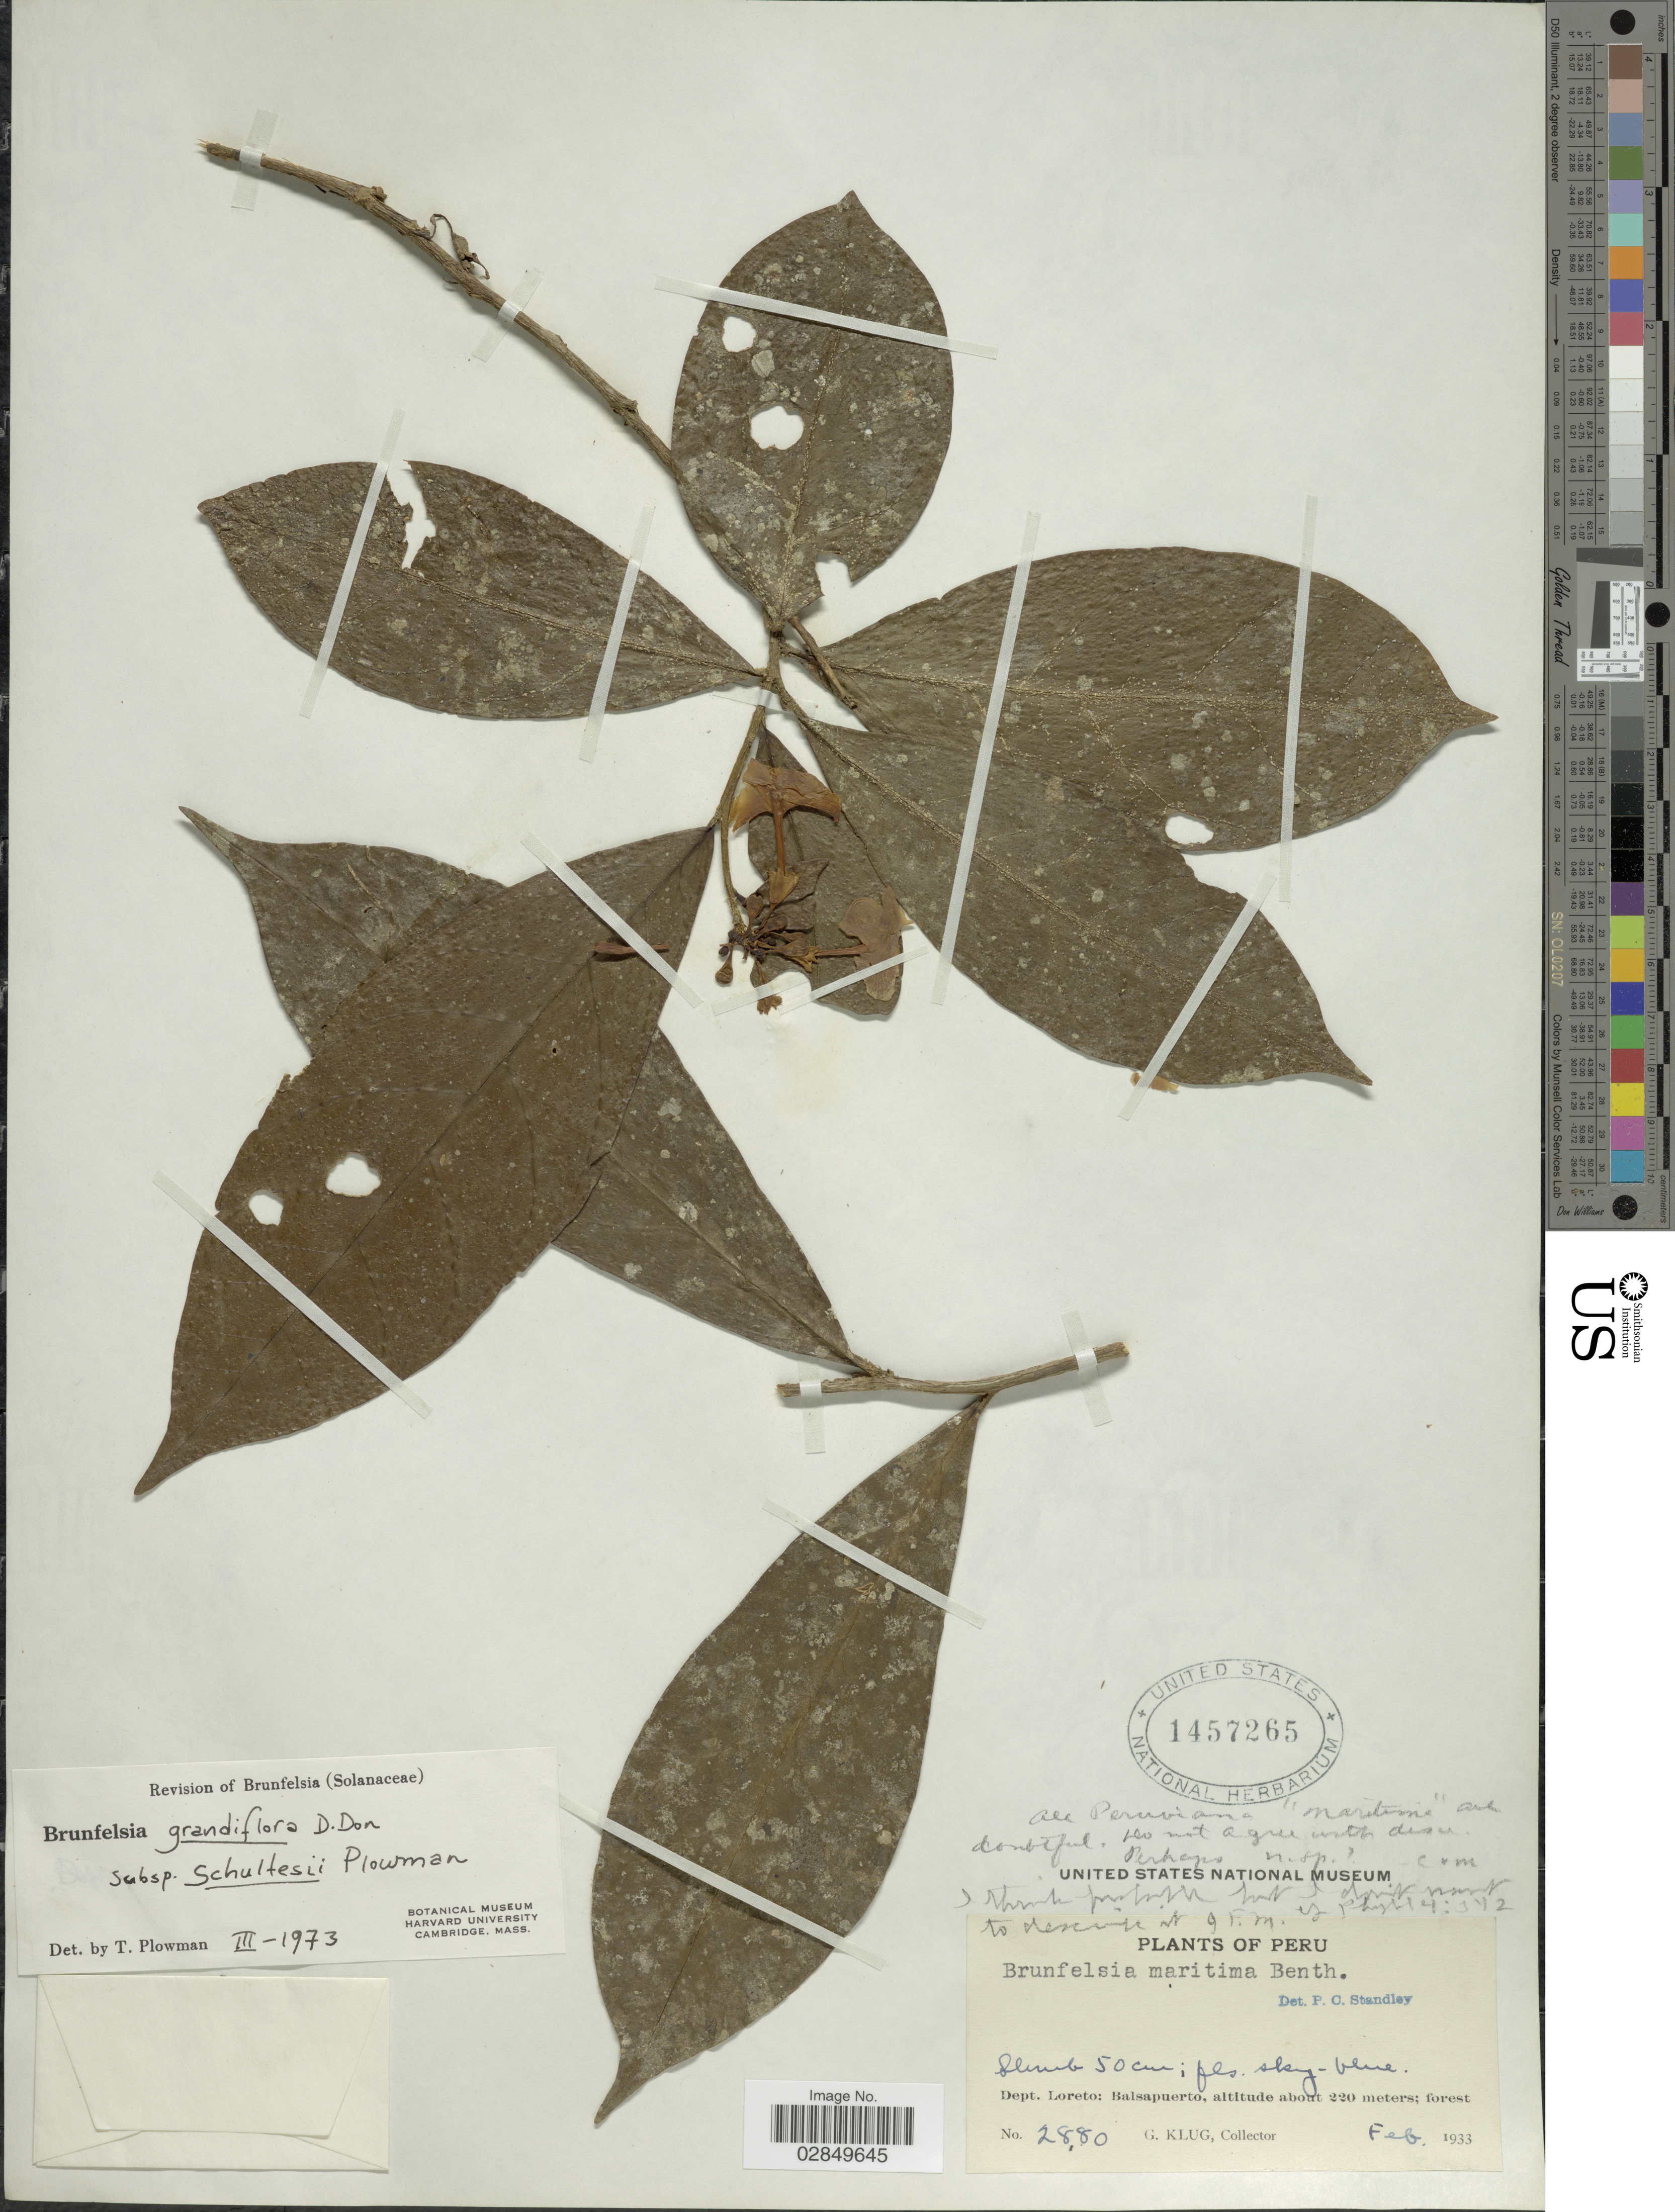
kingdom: Plantae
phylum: Tracheophyta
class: Magnoliopsida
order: Solanales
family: Solanaceae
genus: Brunfelsia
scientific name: Brunfelsia grandiflora subsp. schultesii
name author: Plowman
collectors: G. Klug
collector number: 2880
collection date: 1933-02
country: Peru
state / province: Loreto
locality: Dept. Loreto, Balsapuerto.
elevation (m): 220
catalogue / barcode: US 1457265